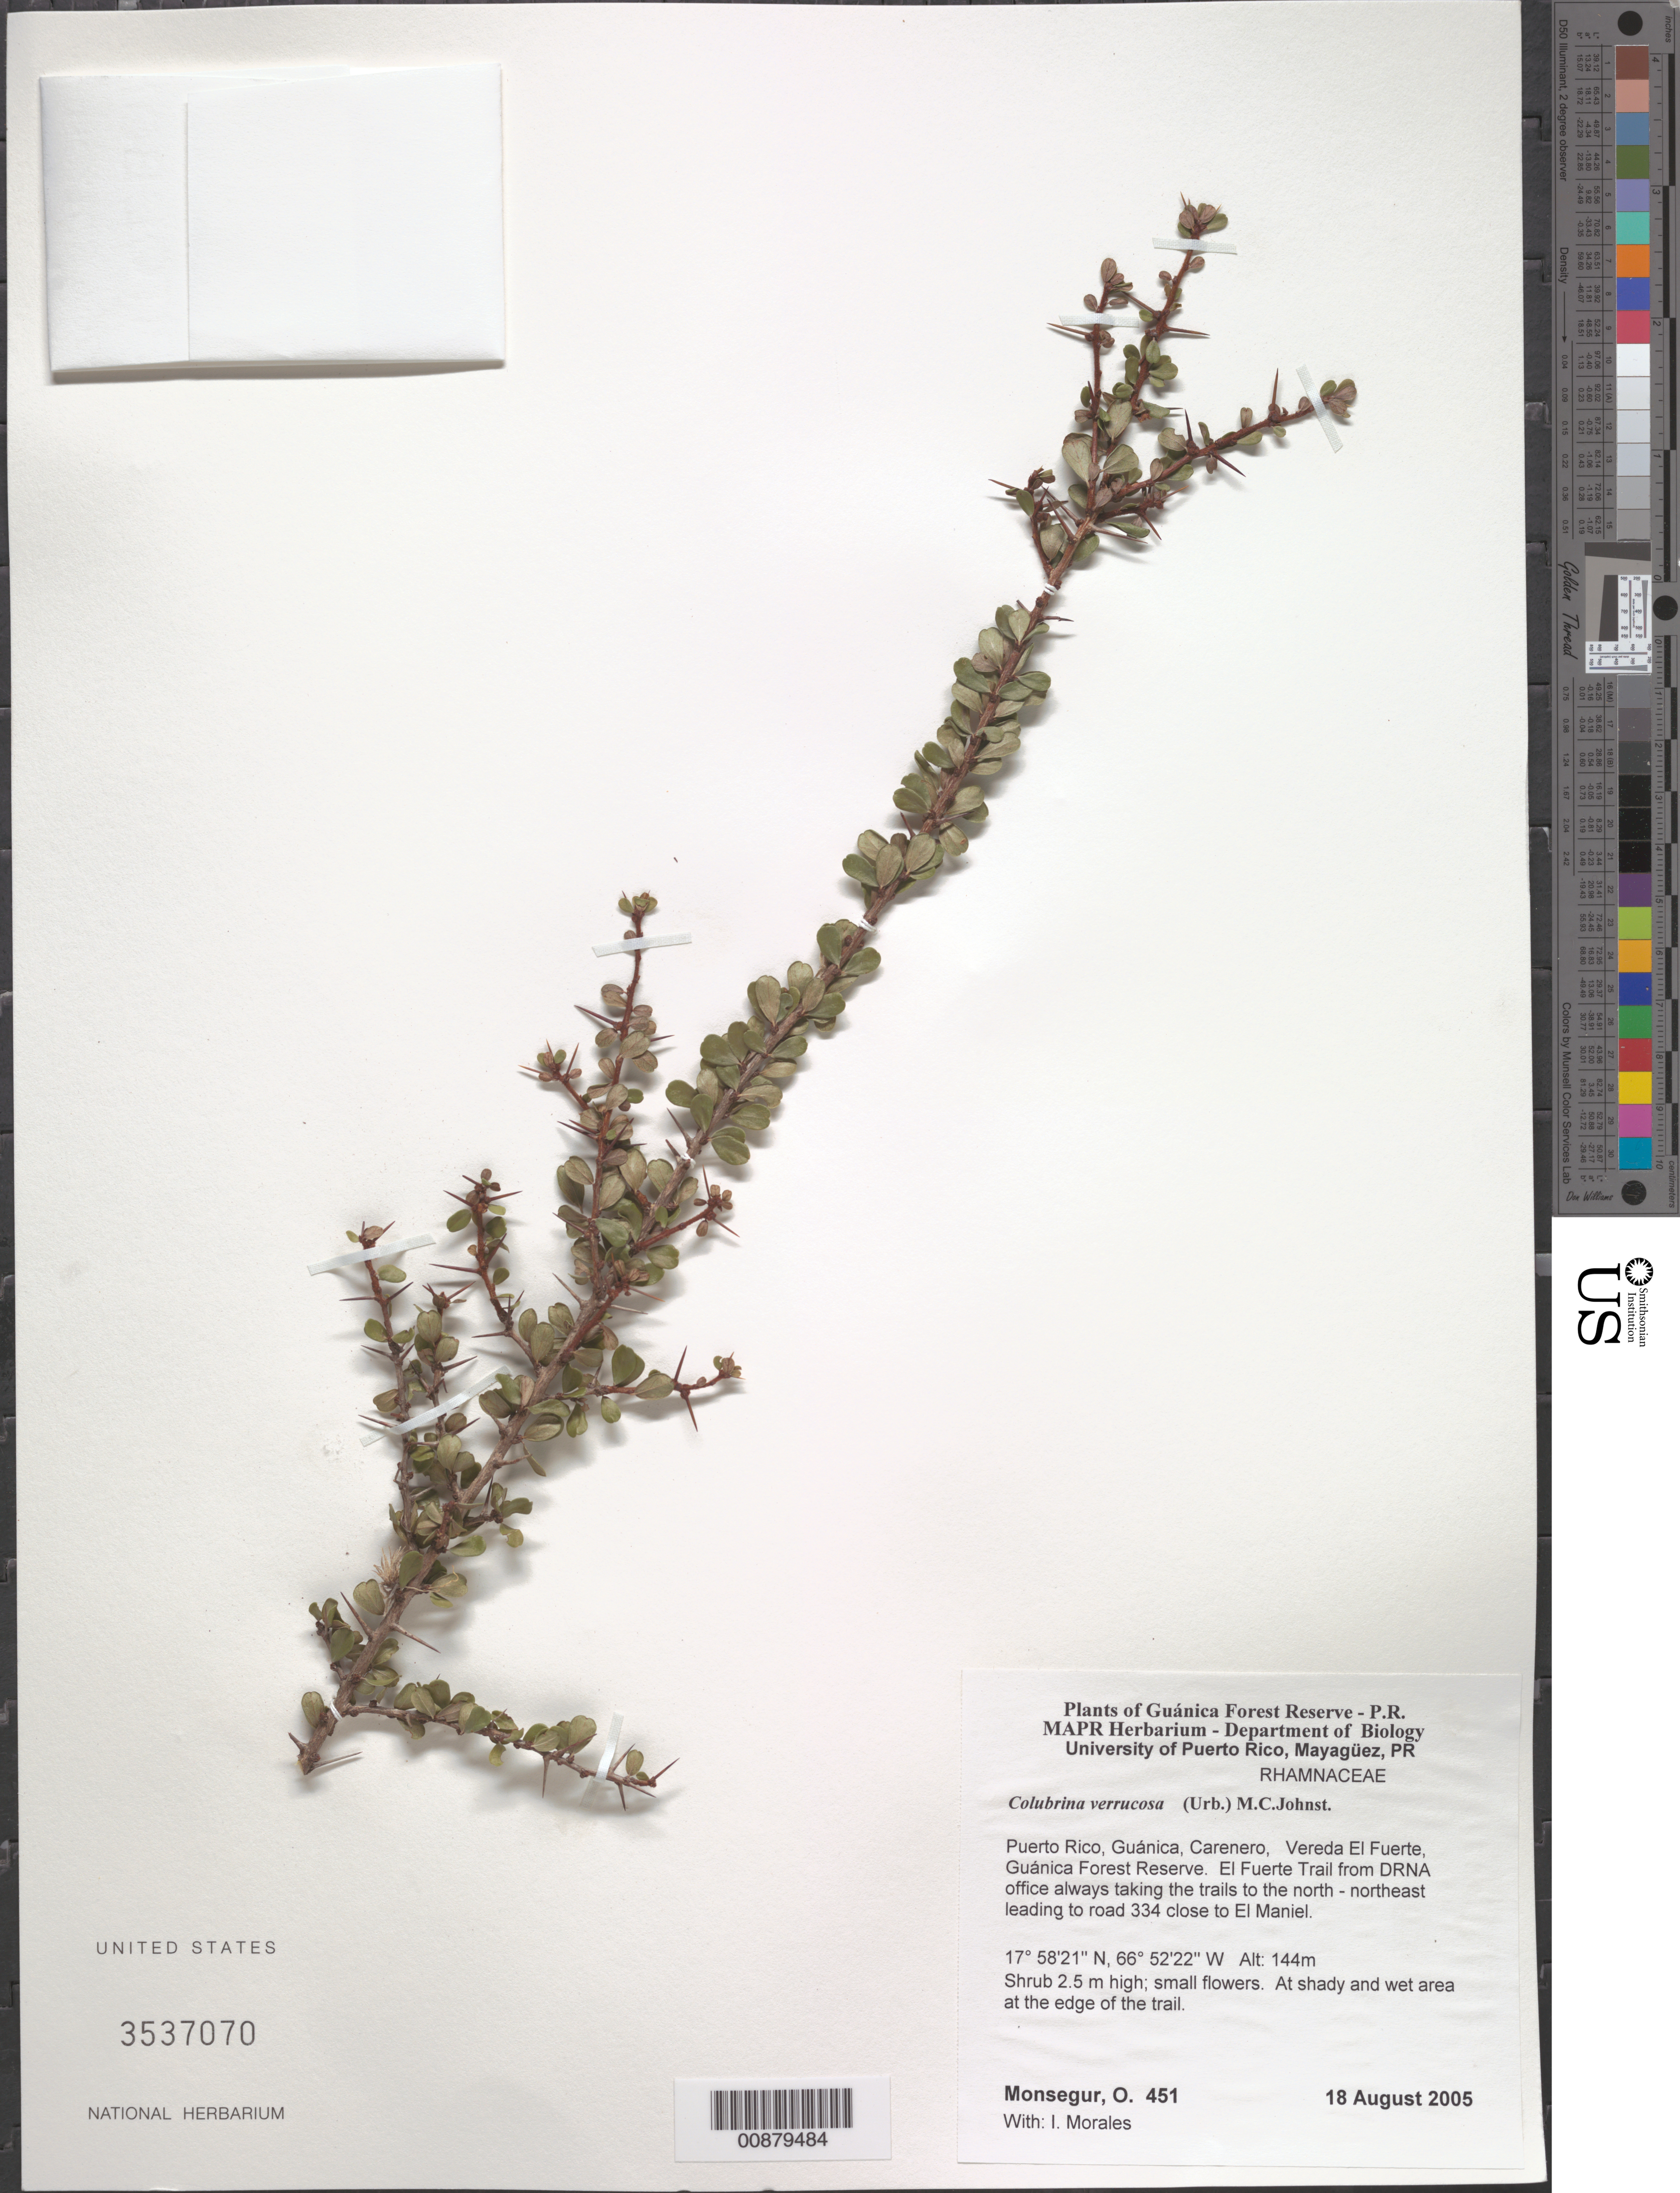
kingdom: Plantae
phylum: Tracheophyta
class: Magnoliopsida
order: Rosales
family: Rhamnaceae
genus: Colubrina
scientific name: Colubrina verrucosa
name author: (Urb.) M.C. Johnst.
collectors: O. Monsegur & I. Morales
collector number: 451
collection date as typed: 18 Aug 2005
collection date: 2005-08-18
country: Puerto Rico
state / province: Guánica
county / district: Carenero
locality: Guánica Forest Reserve. Vereda El Fuerte, El Fuerte Trail from DRNA office always taking the trails to the north - northeast leading to road 334 close to El Maniel.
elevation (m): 144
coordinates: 17.58205, 66.52222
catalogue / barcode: US 3537070